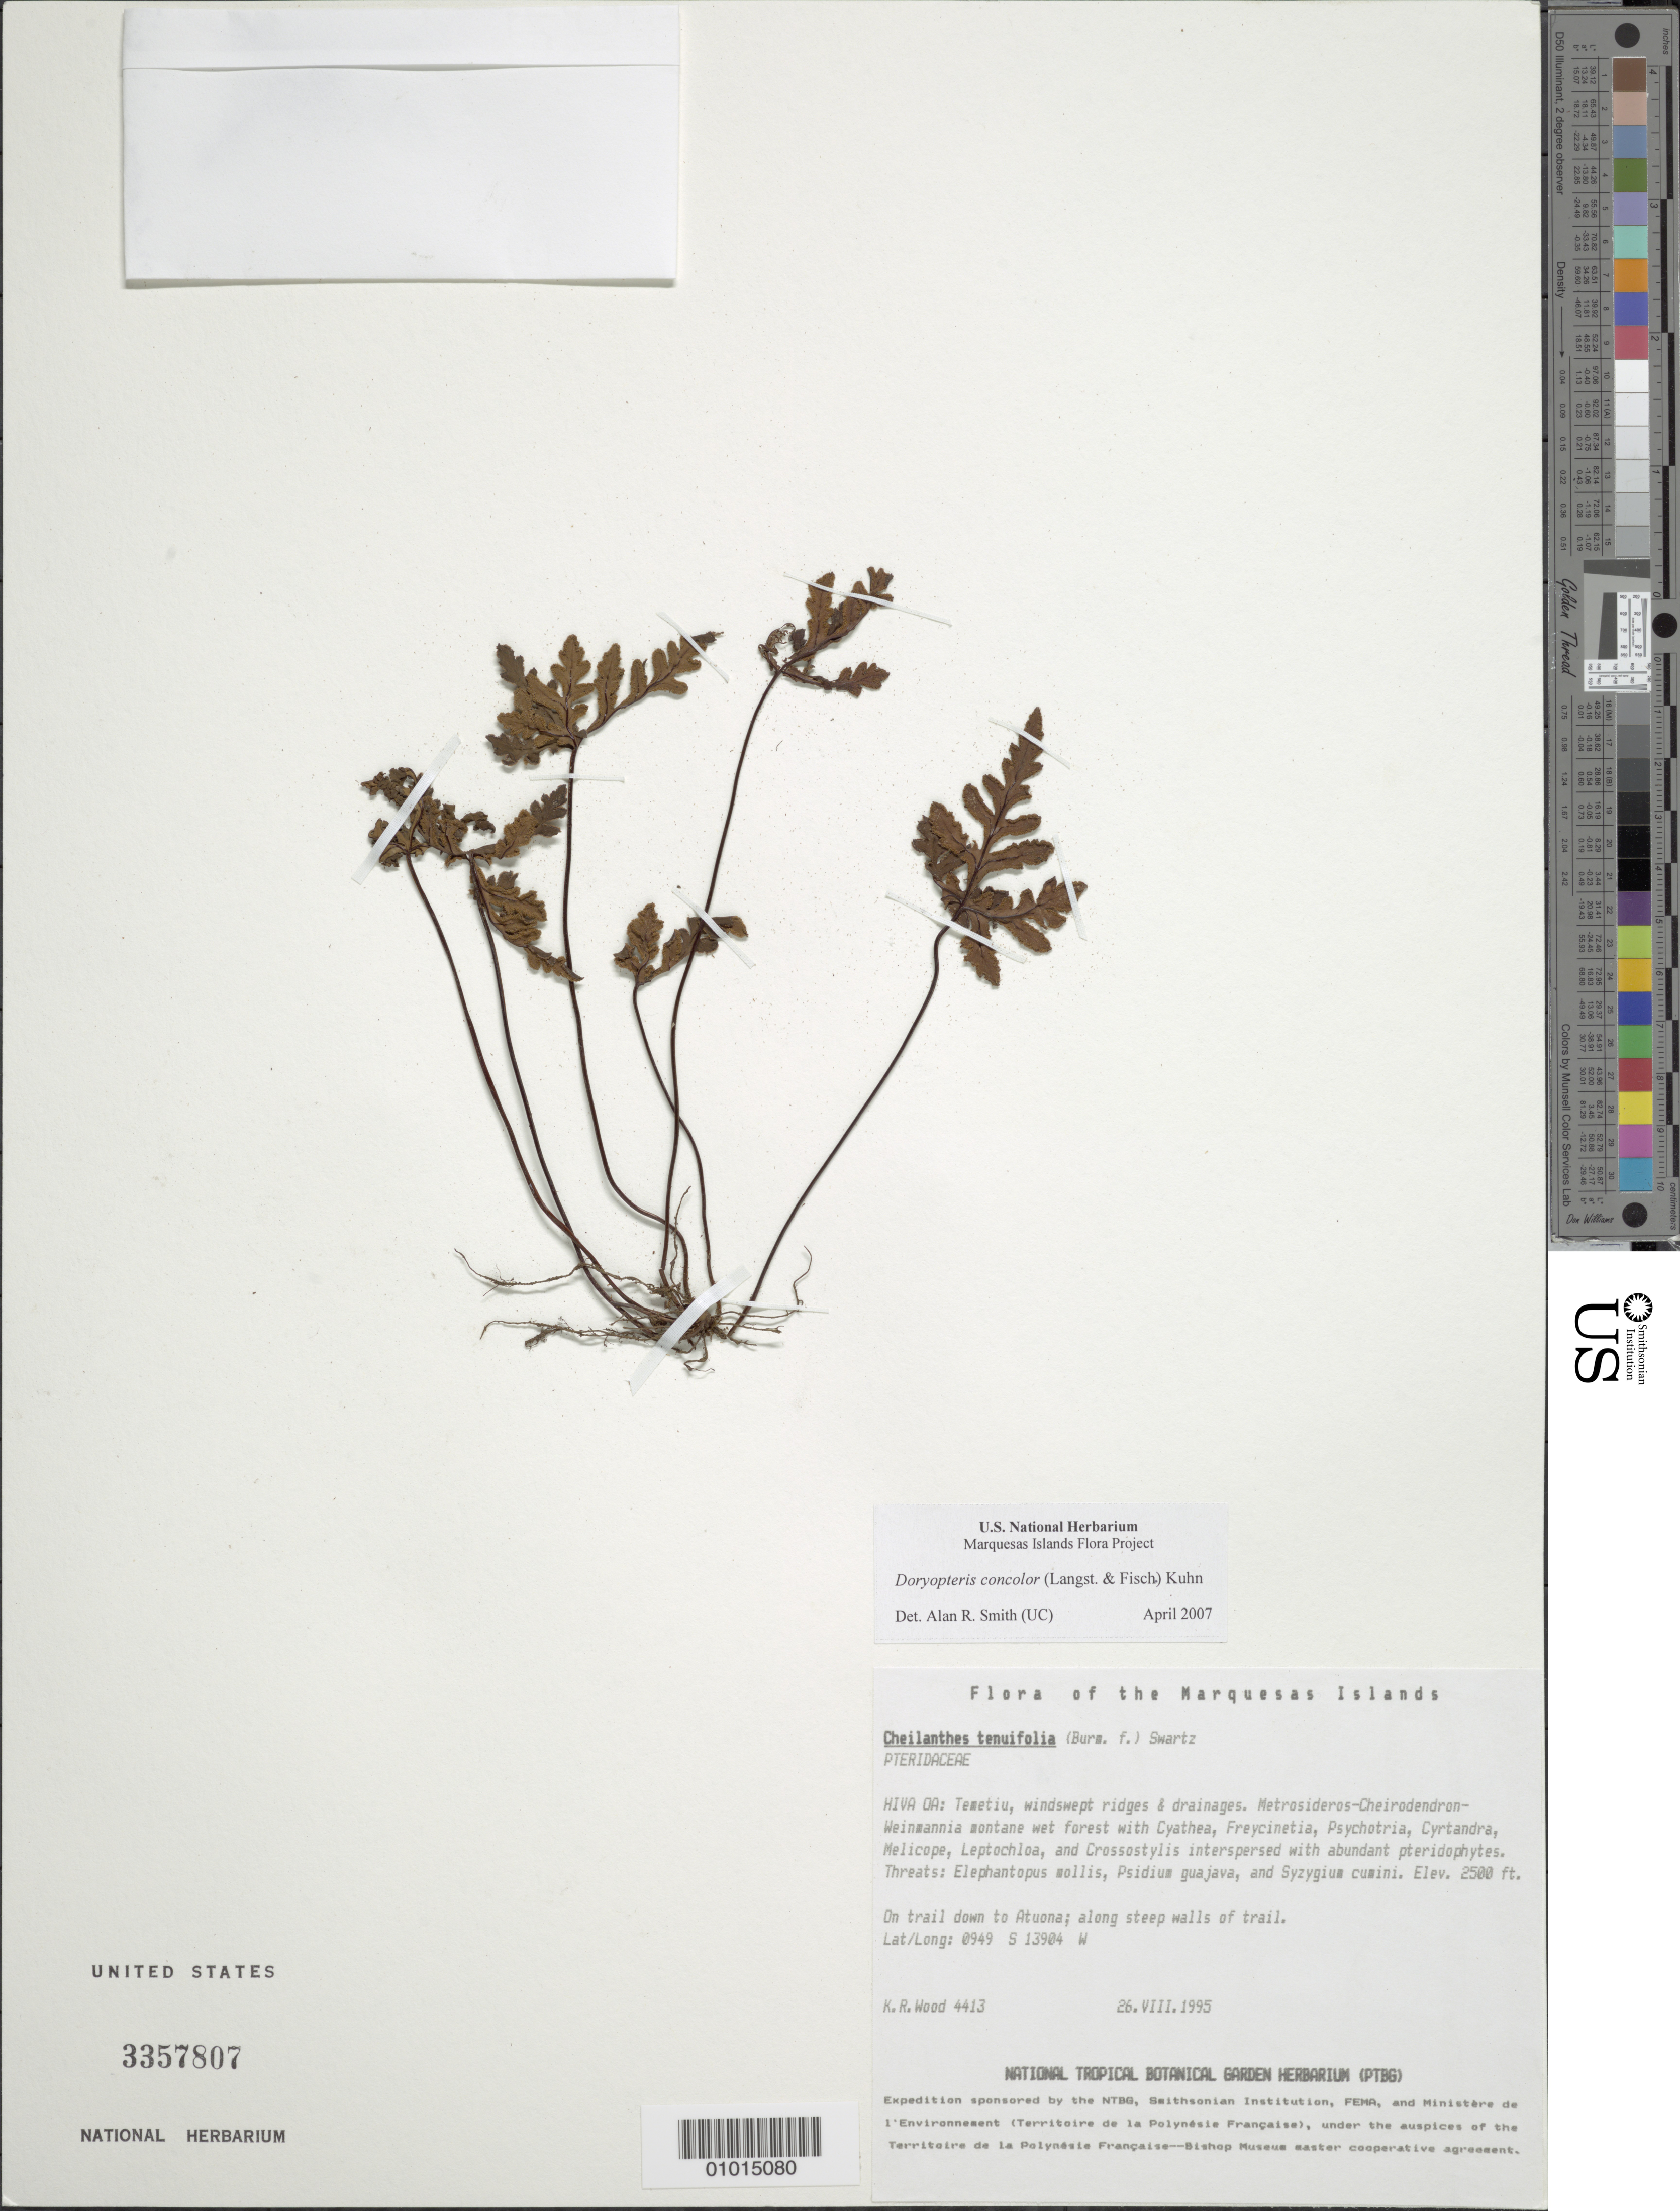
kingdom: Plantae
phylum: Tracheophyta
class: Polypodiopsida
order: Polypodiales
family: Pteridaceae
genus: Doryopteris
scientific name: Doryopteris concolor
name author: (Langsd. & Fisch.) Kuhn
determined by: Smith, Alan R., (UC)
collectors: K. R. Wood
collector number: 4413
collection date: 1995-08-26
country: French Polynesia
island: Hiva Oa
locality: Temetiu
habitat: On trail down to Atuona; along steep walls of trail. Windswept ridges and drainages, in Metrosideros - Cheirodendron - Weinmannia montane wet forest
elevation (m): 762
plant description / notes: Elaphantopus mollis, Psidium guajava, Syzygium cuminii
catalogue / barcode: US 3357807